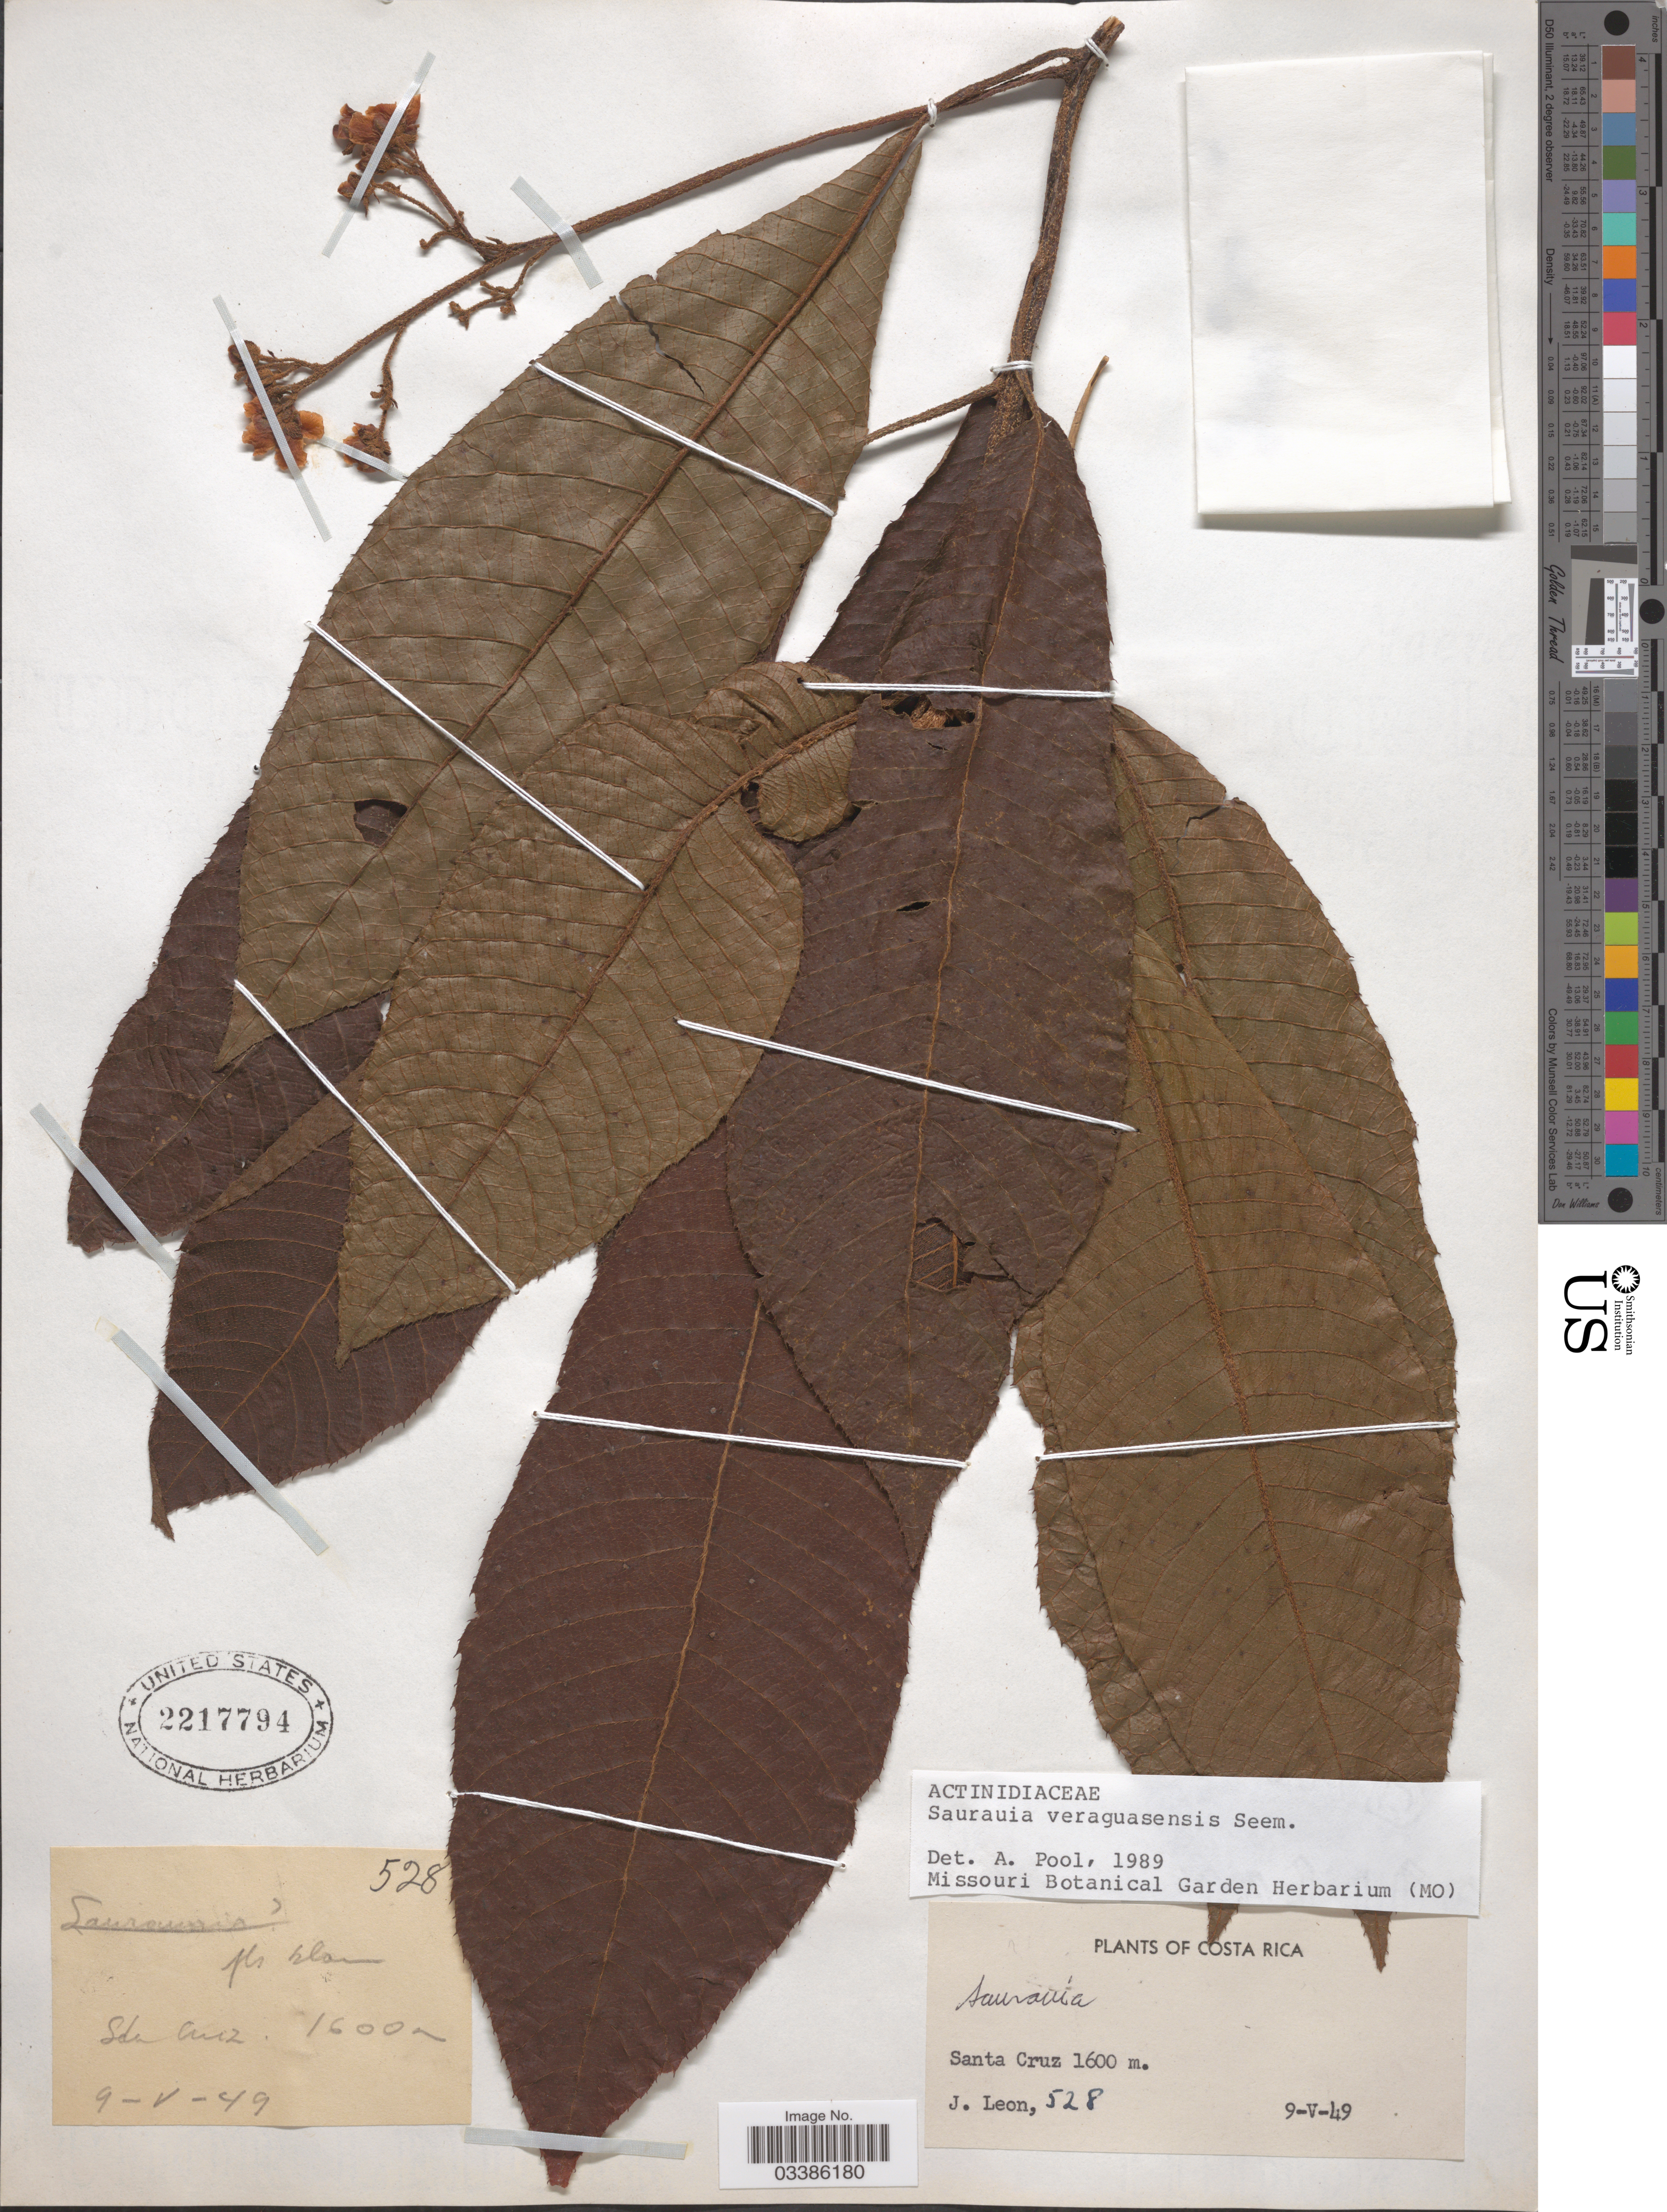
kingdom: Plantae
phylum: Tracheophyta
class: Magnoliopsida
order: Ericales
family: Actinidiaceae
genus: Saurauia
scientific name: Saurauia veraguasensis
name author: Seem.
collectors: J. León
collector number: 528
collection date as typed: Transcribed d/m/y: 9/5/49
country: Costa Rica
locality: Santa Cruz.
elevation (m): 1600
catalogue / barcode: US 2217794